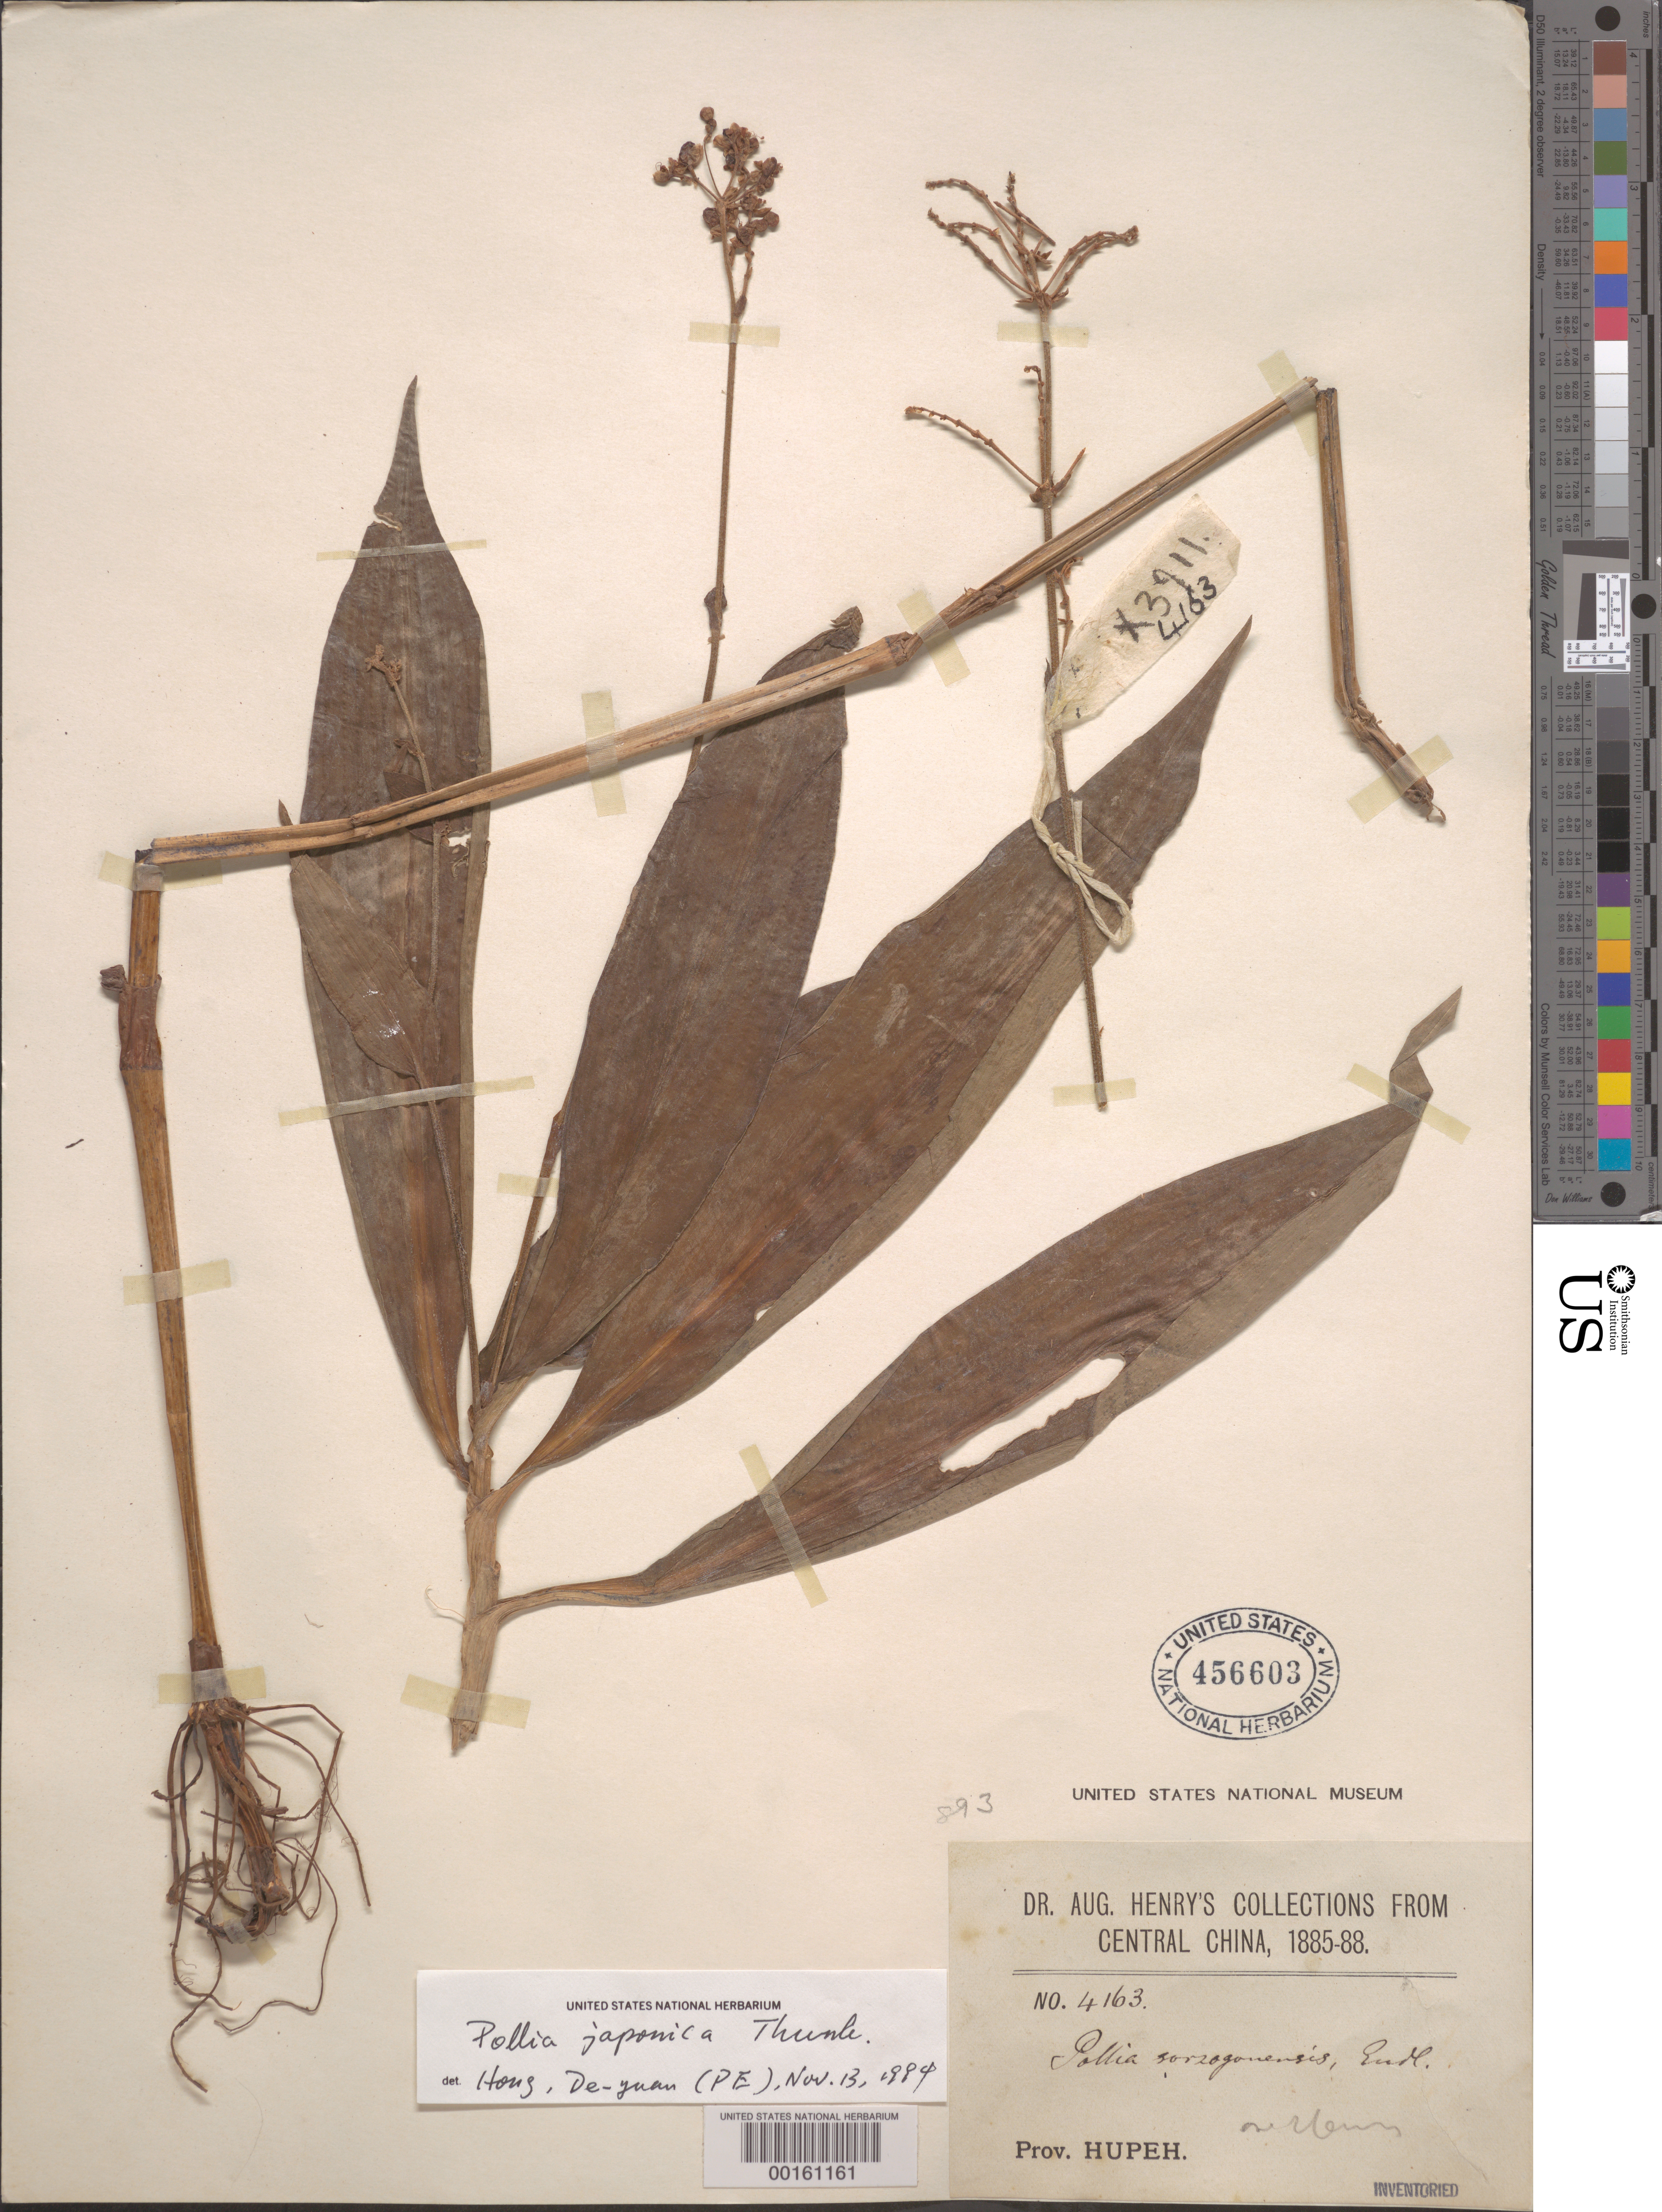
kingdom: Plantae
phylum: Tracheophyta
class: Liliopsida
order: Commelinales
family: Commelinaceae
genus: Pollia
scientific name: Pollia japonica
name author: Thunb.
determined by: Hong, D. Y.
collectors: A. Henry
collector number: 4163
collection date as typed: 1885 to -- -- 1888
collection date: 1885/1888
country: China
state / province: Hubei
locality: Prov. Hupeh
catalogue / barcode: US 456603